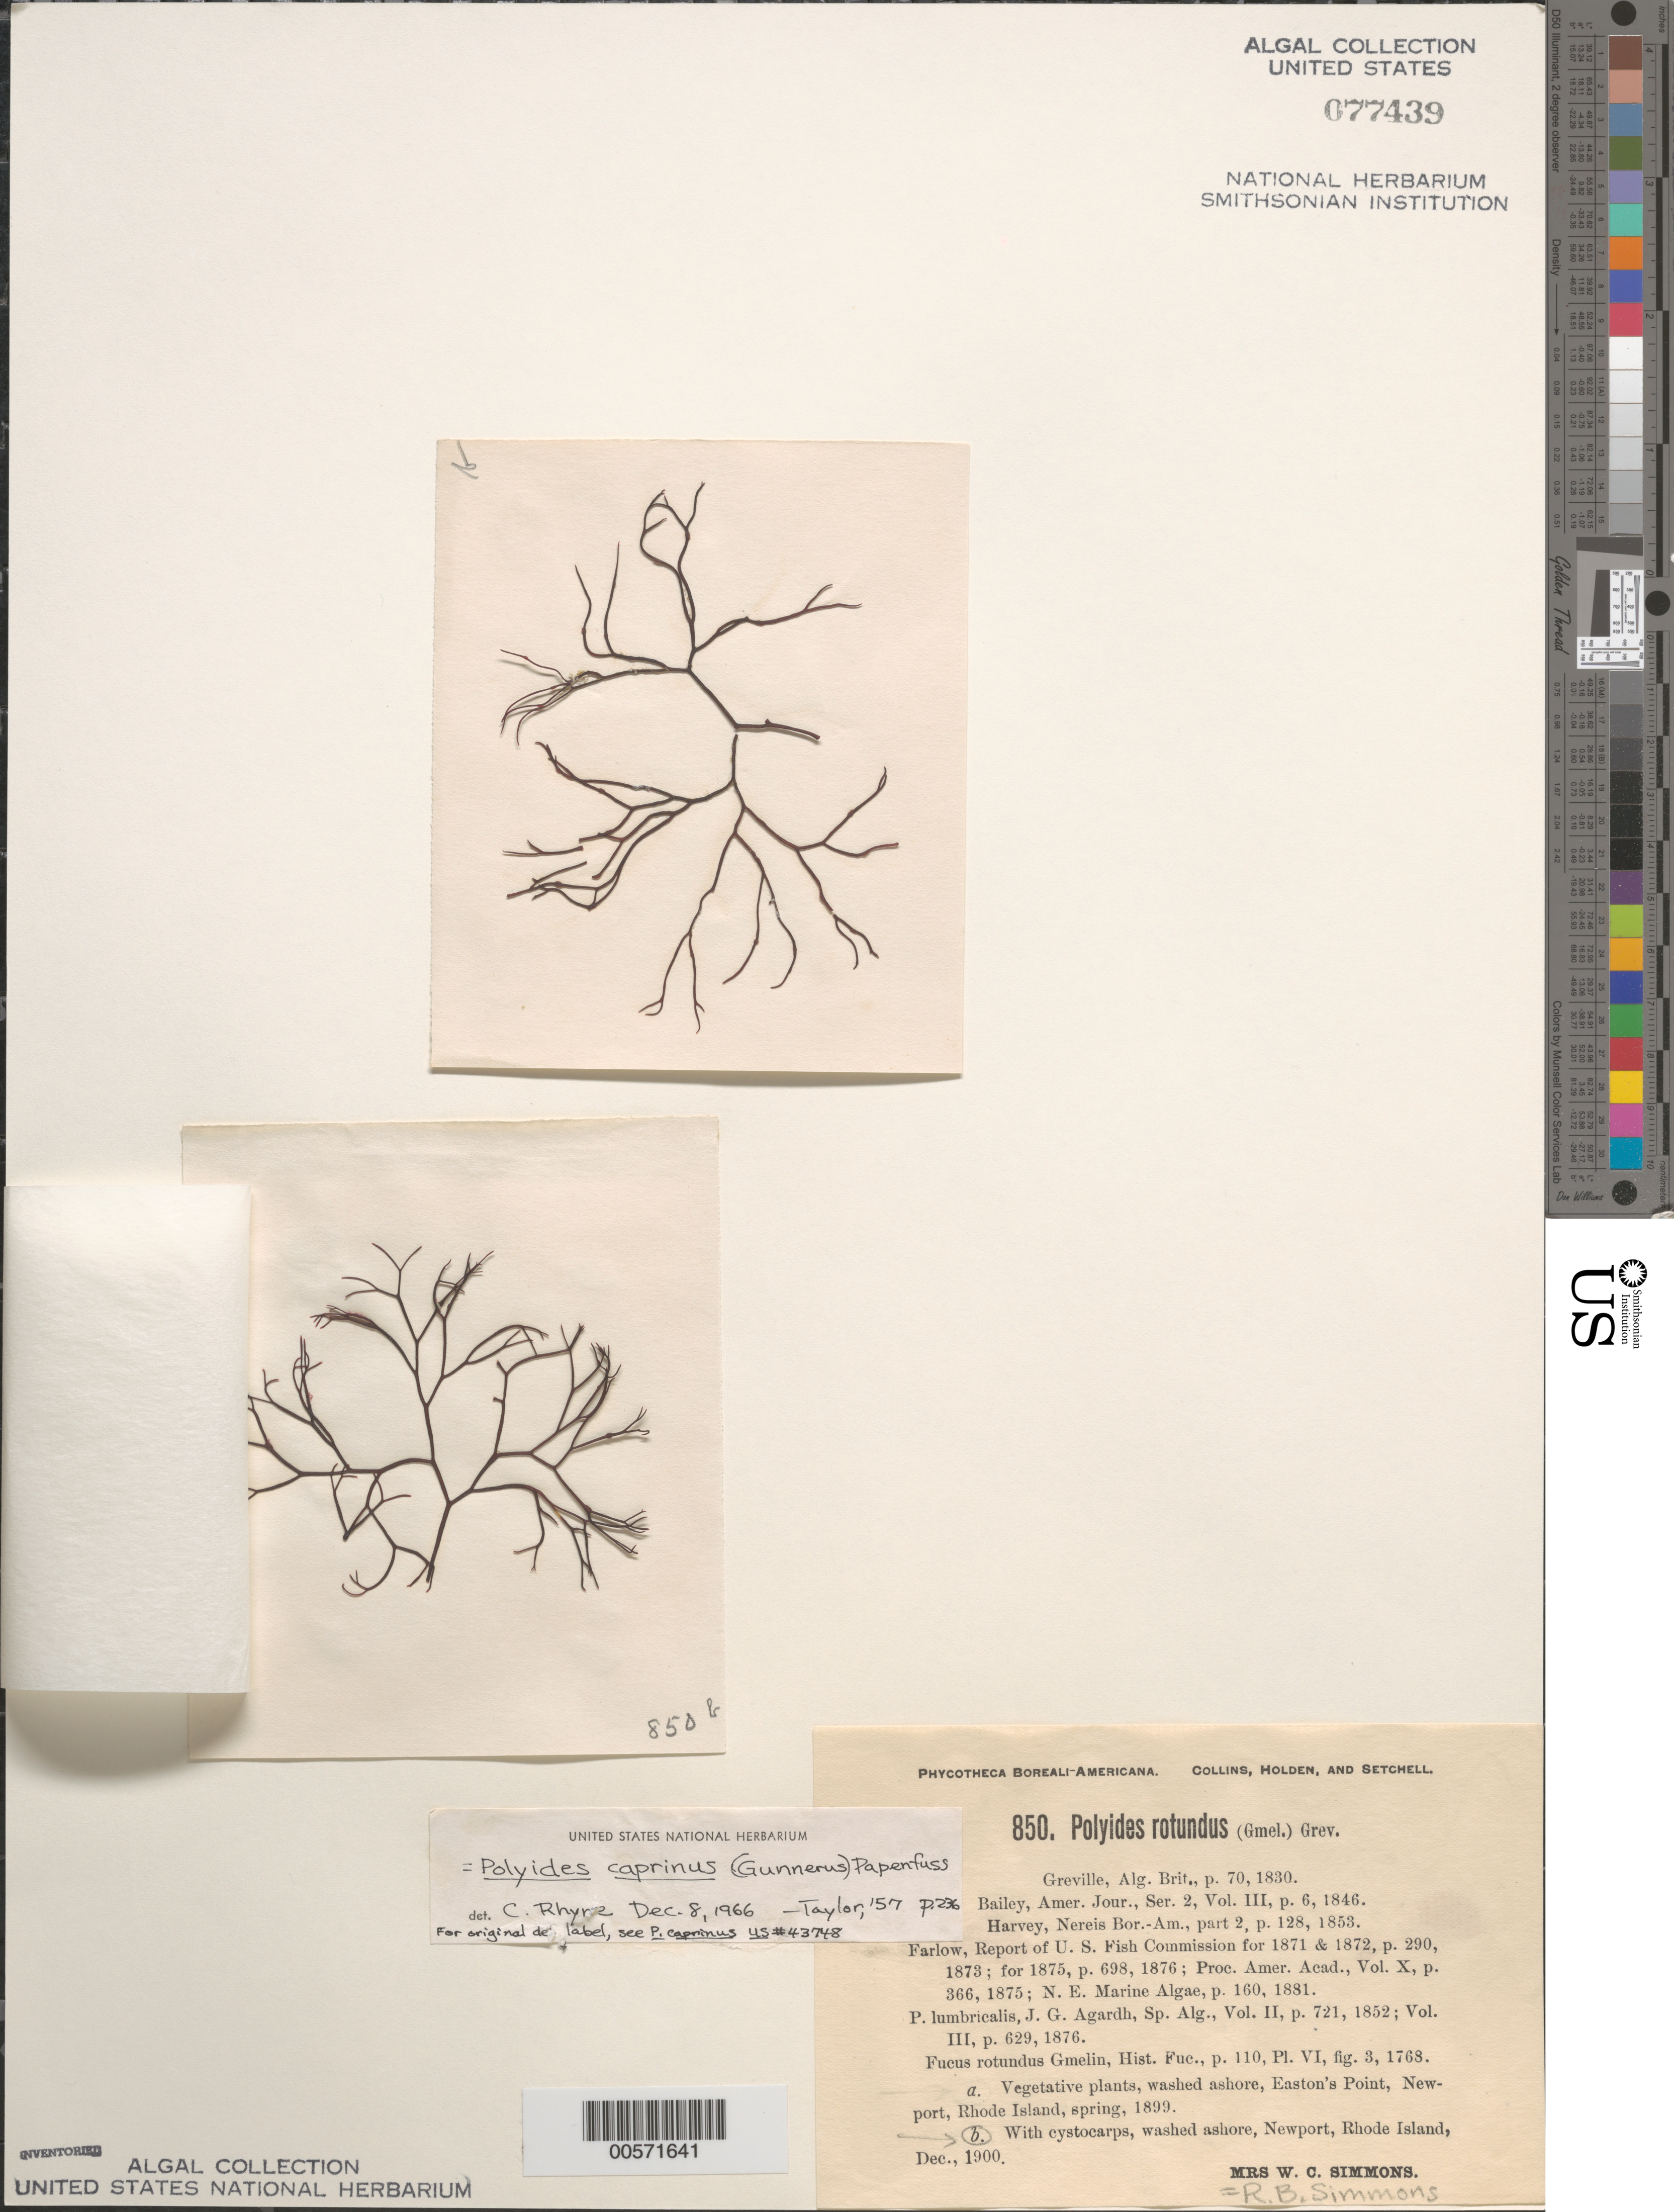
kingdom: Plantae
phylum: Rhodophyta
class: Florideophyceae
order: Gigartinales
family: Polyidaceae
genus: Polyides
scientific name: Polyides rotunda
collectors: R. B. Simmons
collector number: PB-A 850b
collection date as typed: Dec 1900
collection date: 1900-12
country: United States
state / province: Rhode Island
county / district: Newport County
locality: Newport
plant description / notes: Collins, Holden & Setchell, Phycotheca Boreali-Americana, as Polyides rotundus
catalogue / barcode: US 77439